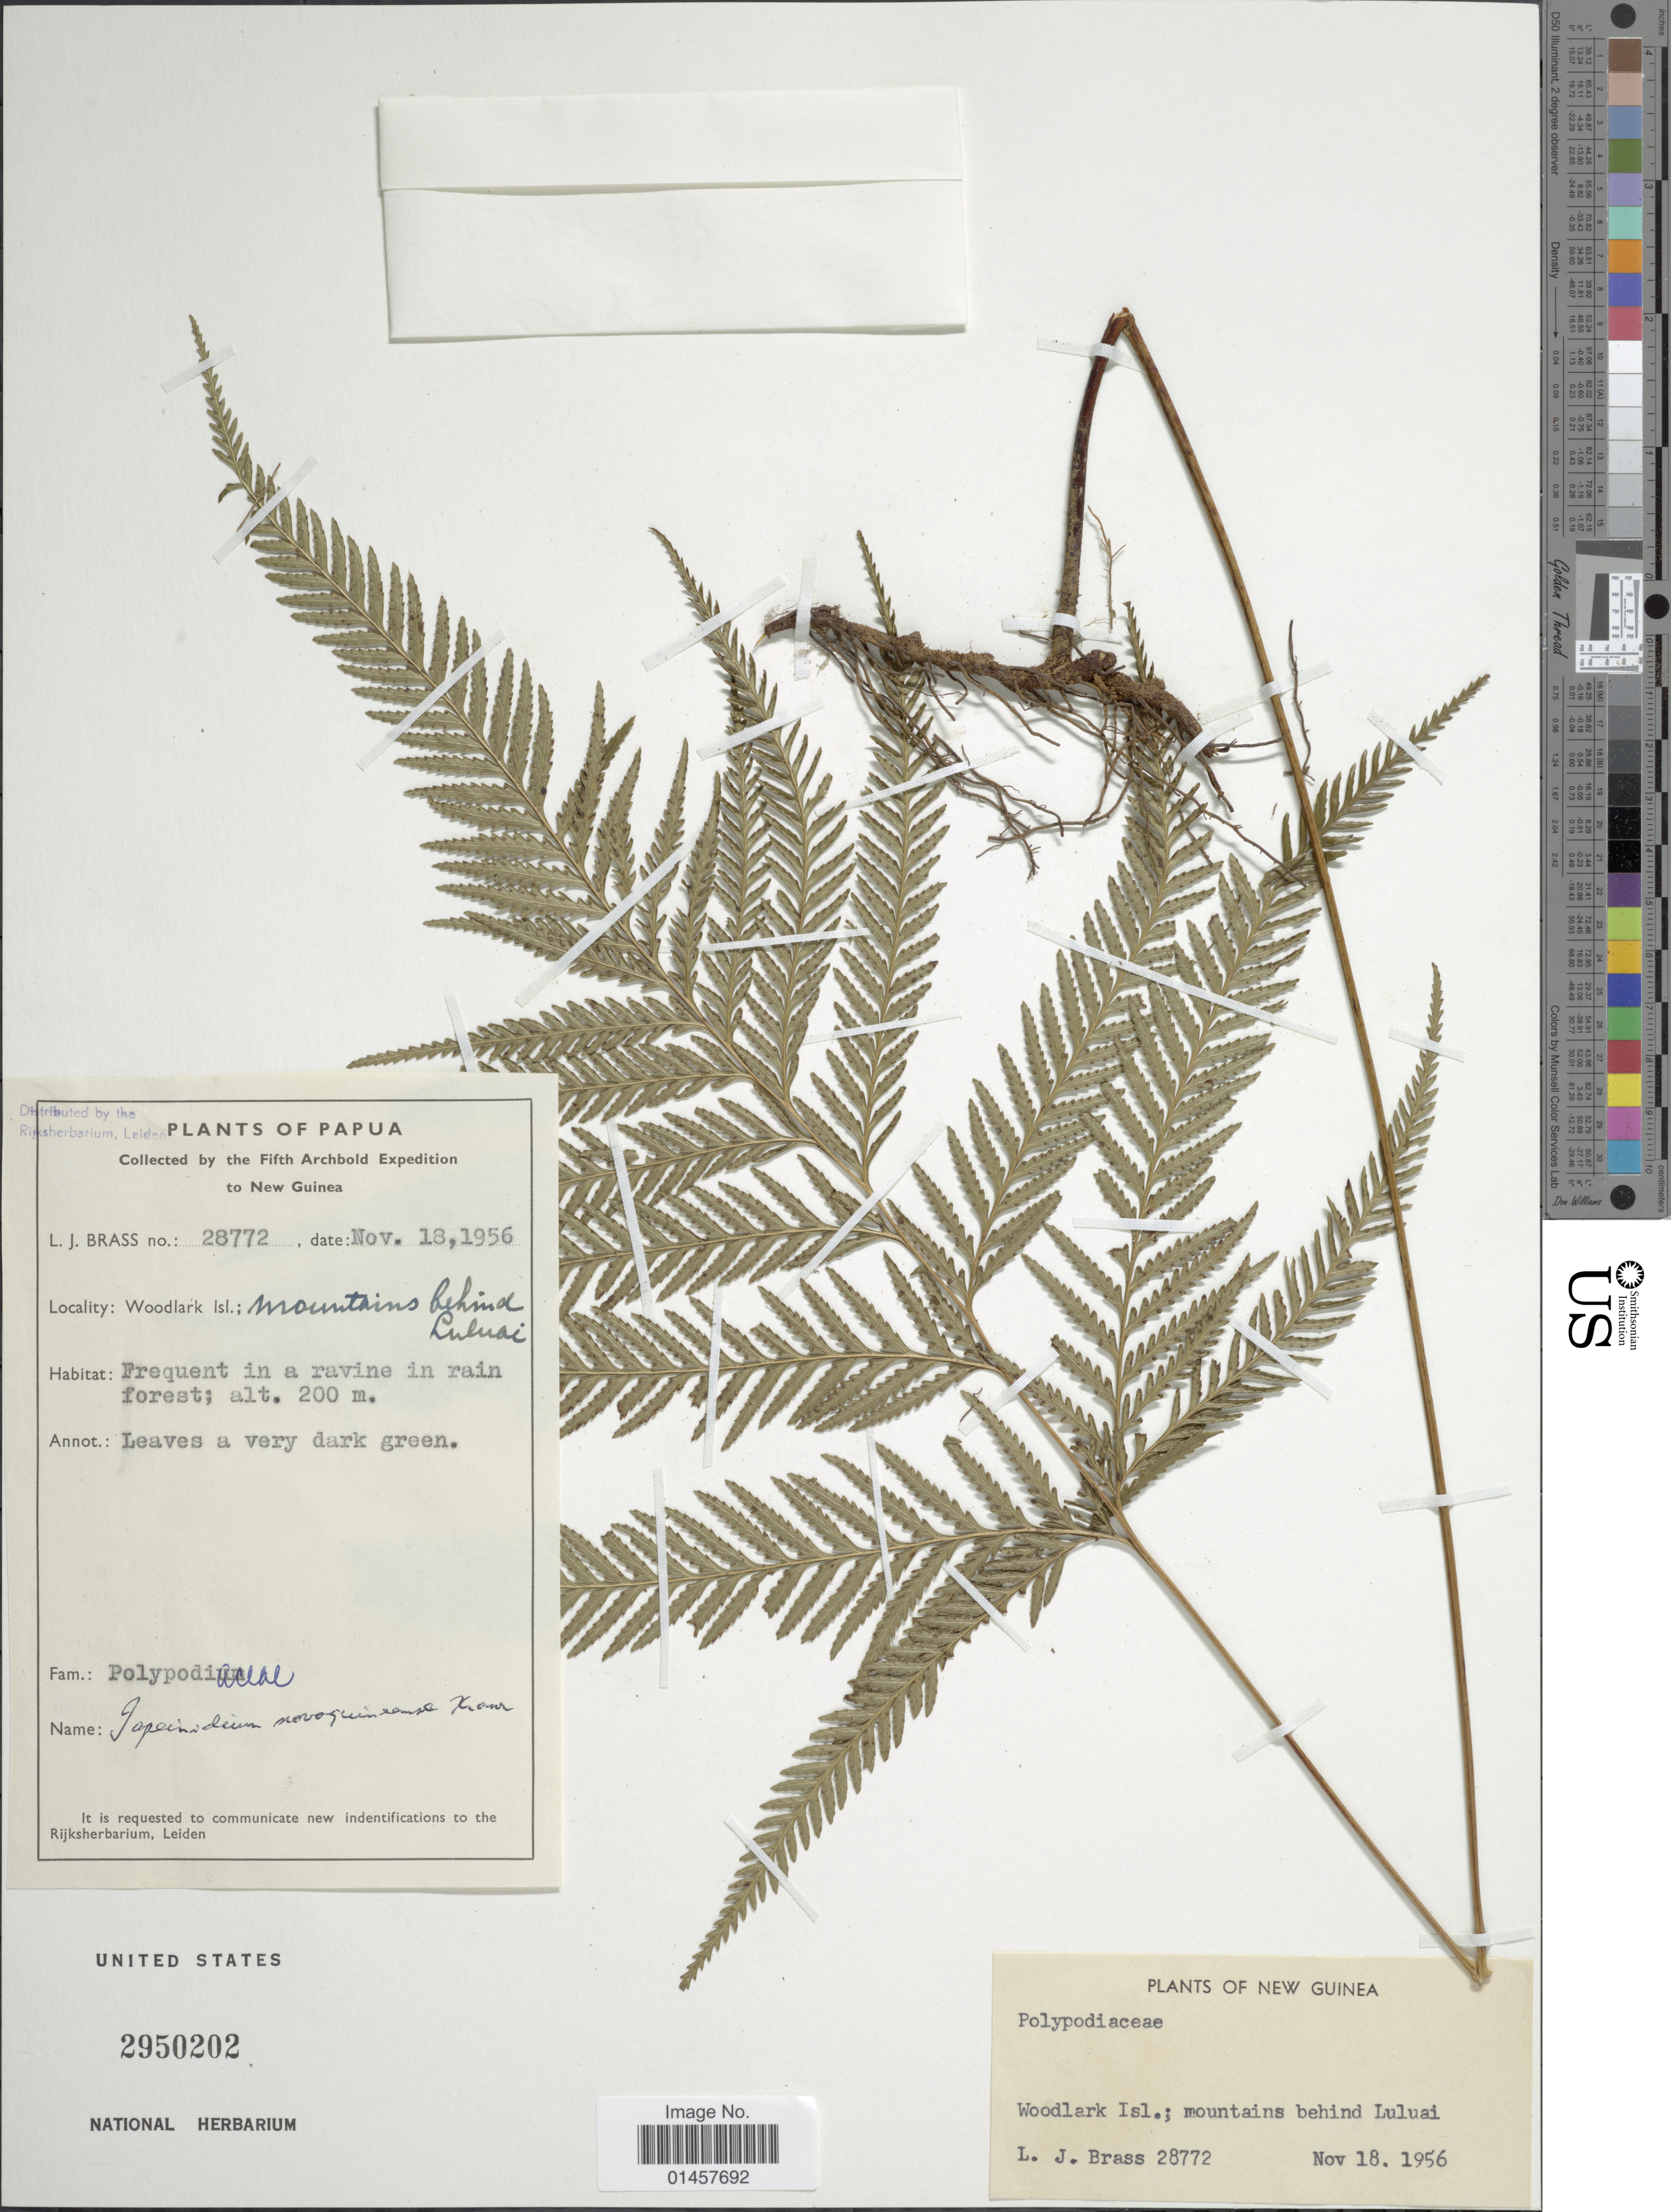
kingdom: Plantae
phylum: Tracheophyta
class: Polypodiopsida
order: Polypodiales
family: Lindsaeaceae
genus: Tapeinidium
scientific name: Tapeinidium novoguineense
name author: K.U. Kramer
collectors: L. J. Brass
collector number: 28772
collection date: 1956-11-18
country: Indonesia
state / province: Papua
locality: Papua, Woodlark Isl.: Mountains behind Luluai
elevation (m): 200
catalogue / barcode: US 2950202